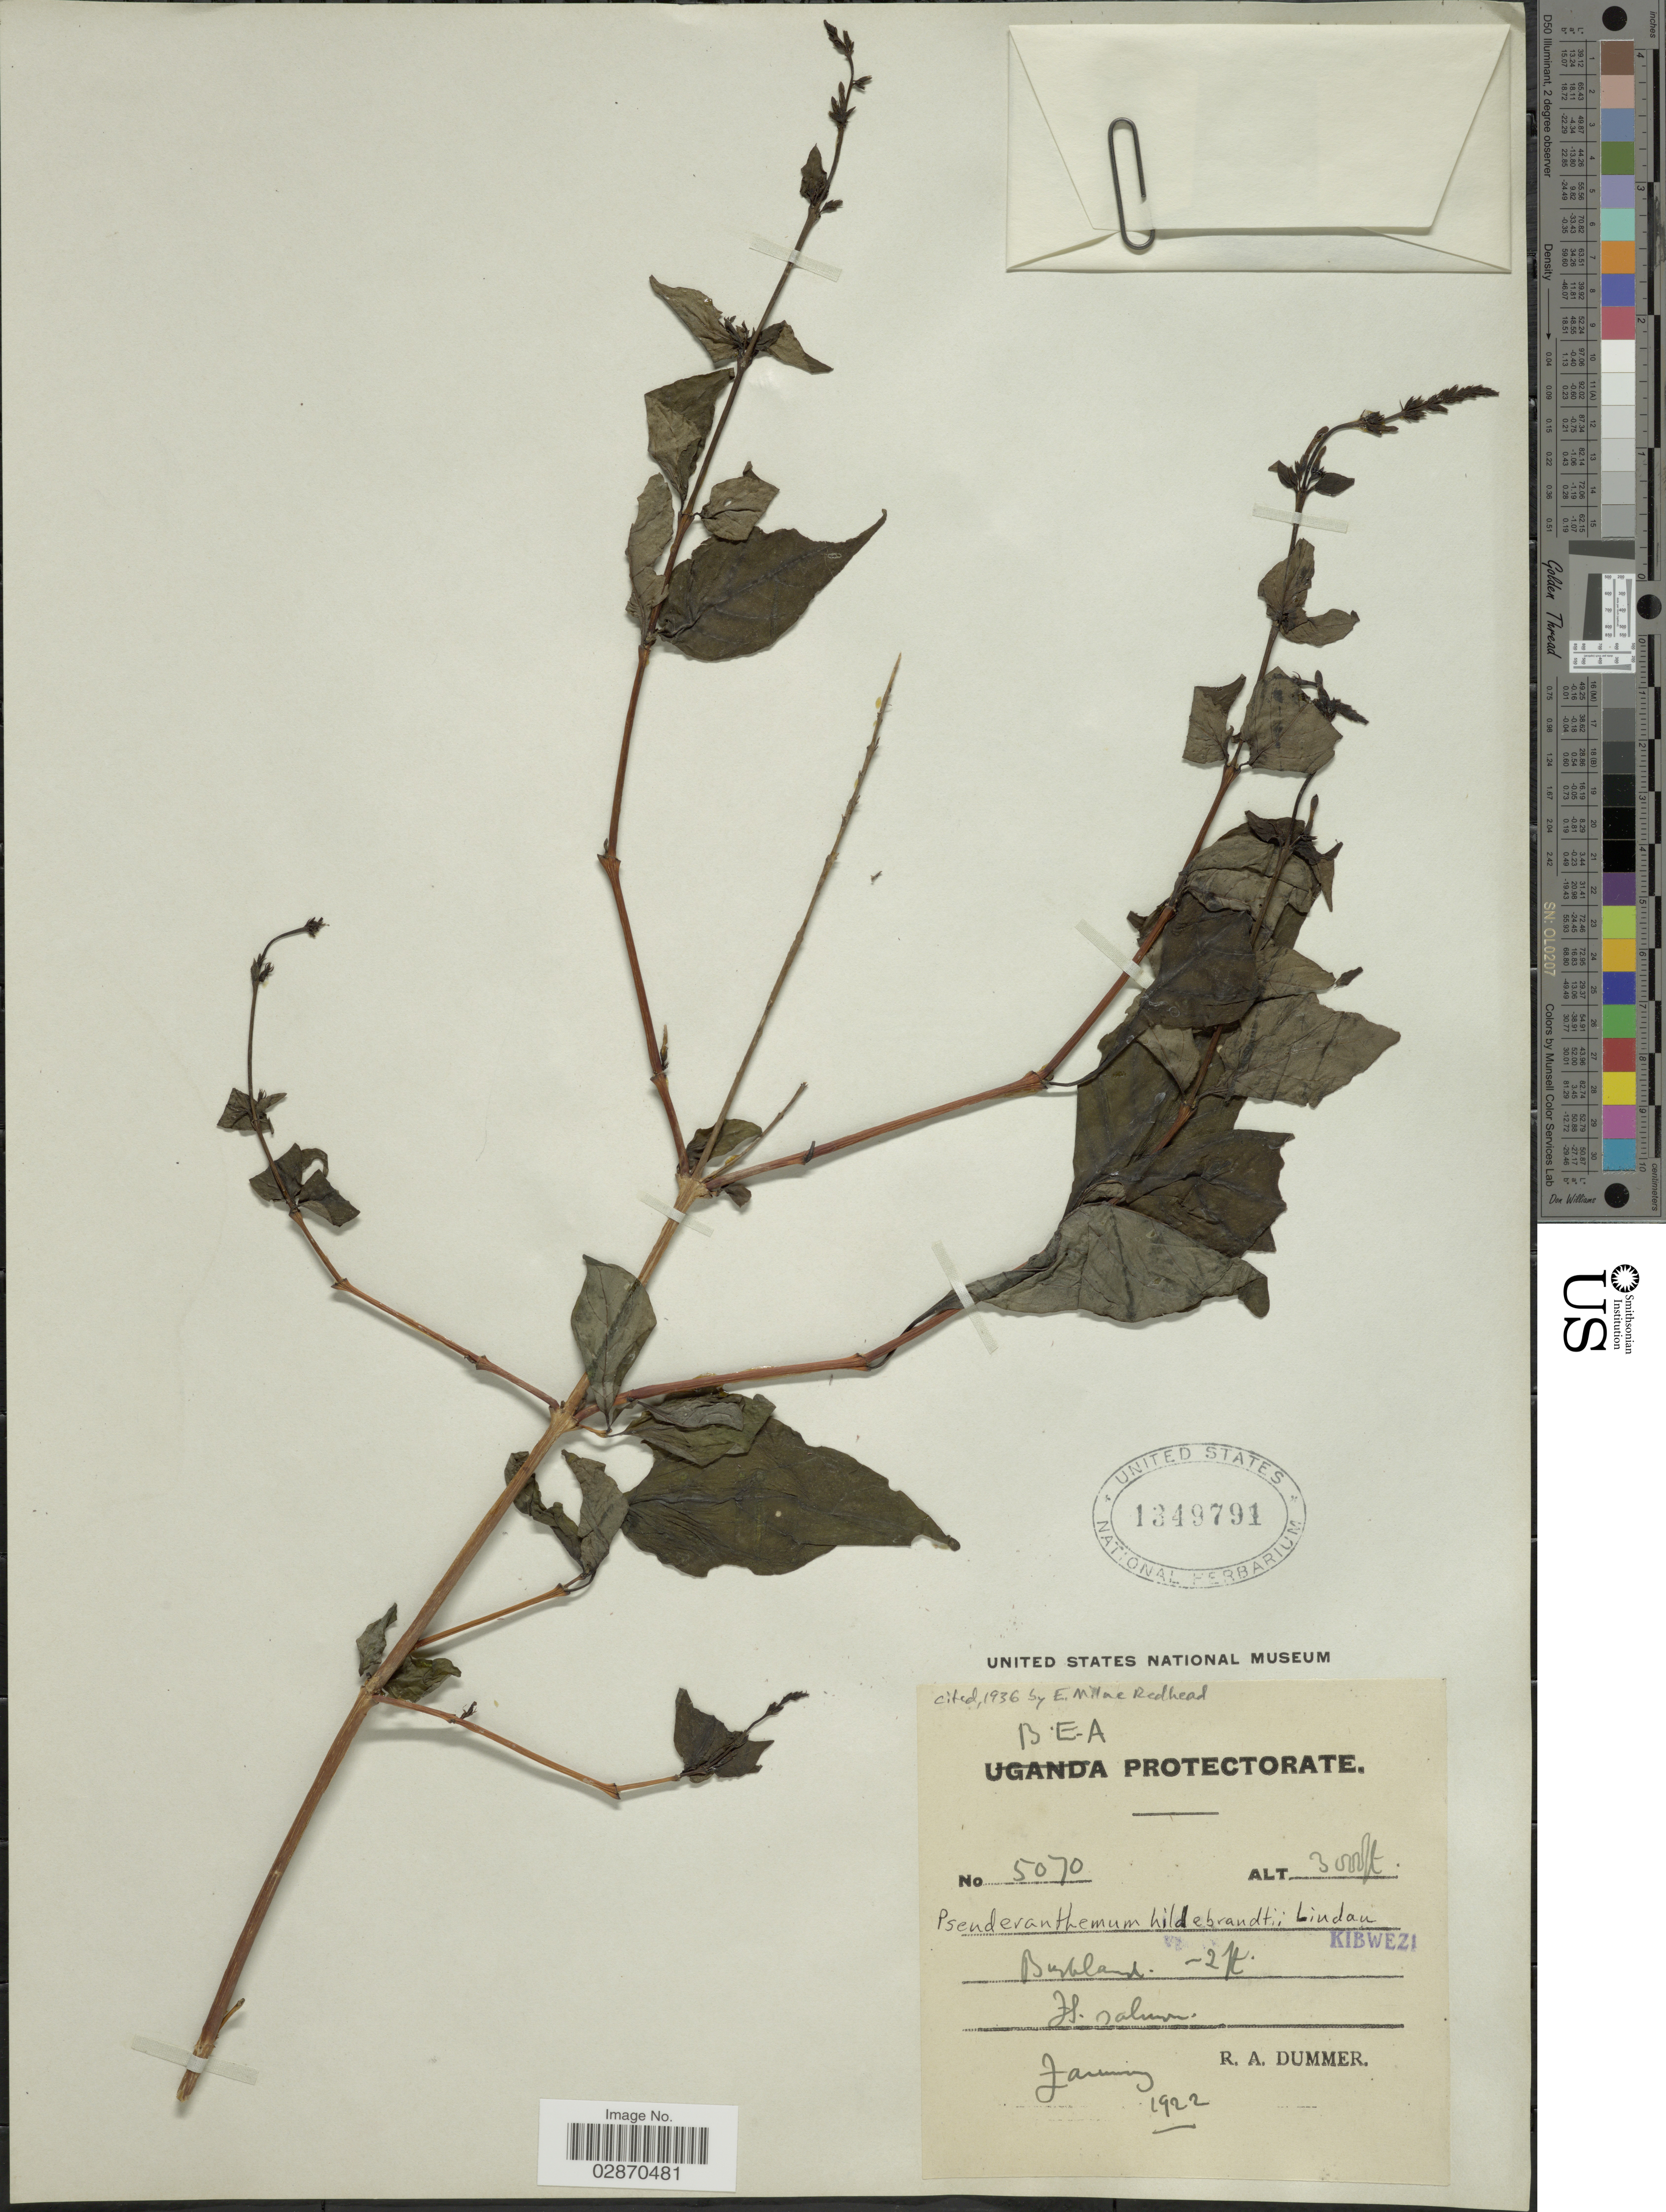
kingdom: Plantae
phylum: Tracheophyta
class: Magnoliopsida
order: Lamiales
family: Acanthaceae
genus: Pseuderanthemum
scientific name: Pseuderanthemum hildebrandtii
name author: Lindau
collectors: R. Dümmer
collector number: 5070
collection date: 1922-01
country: Kenya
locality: B.E.A. Protectorate. Kibwezi.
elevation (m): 914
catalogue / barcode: US 1349791